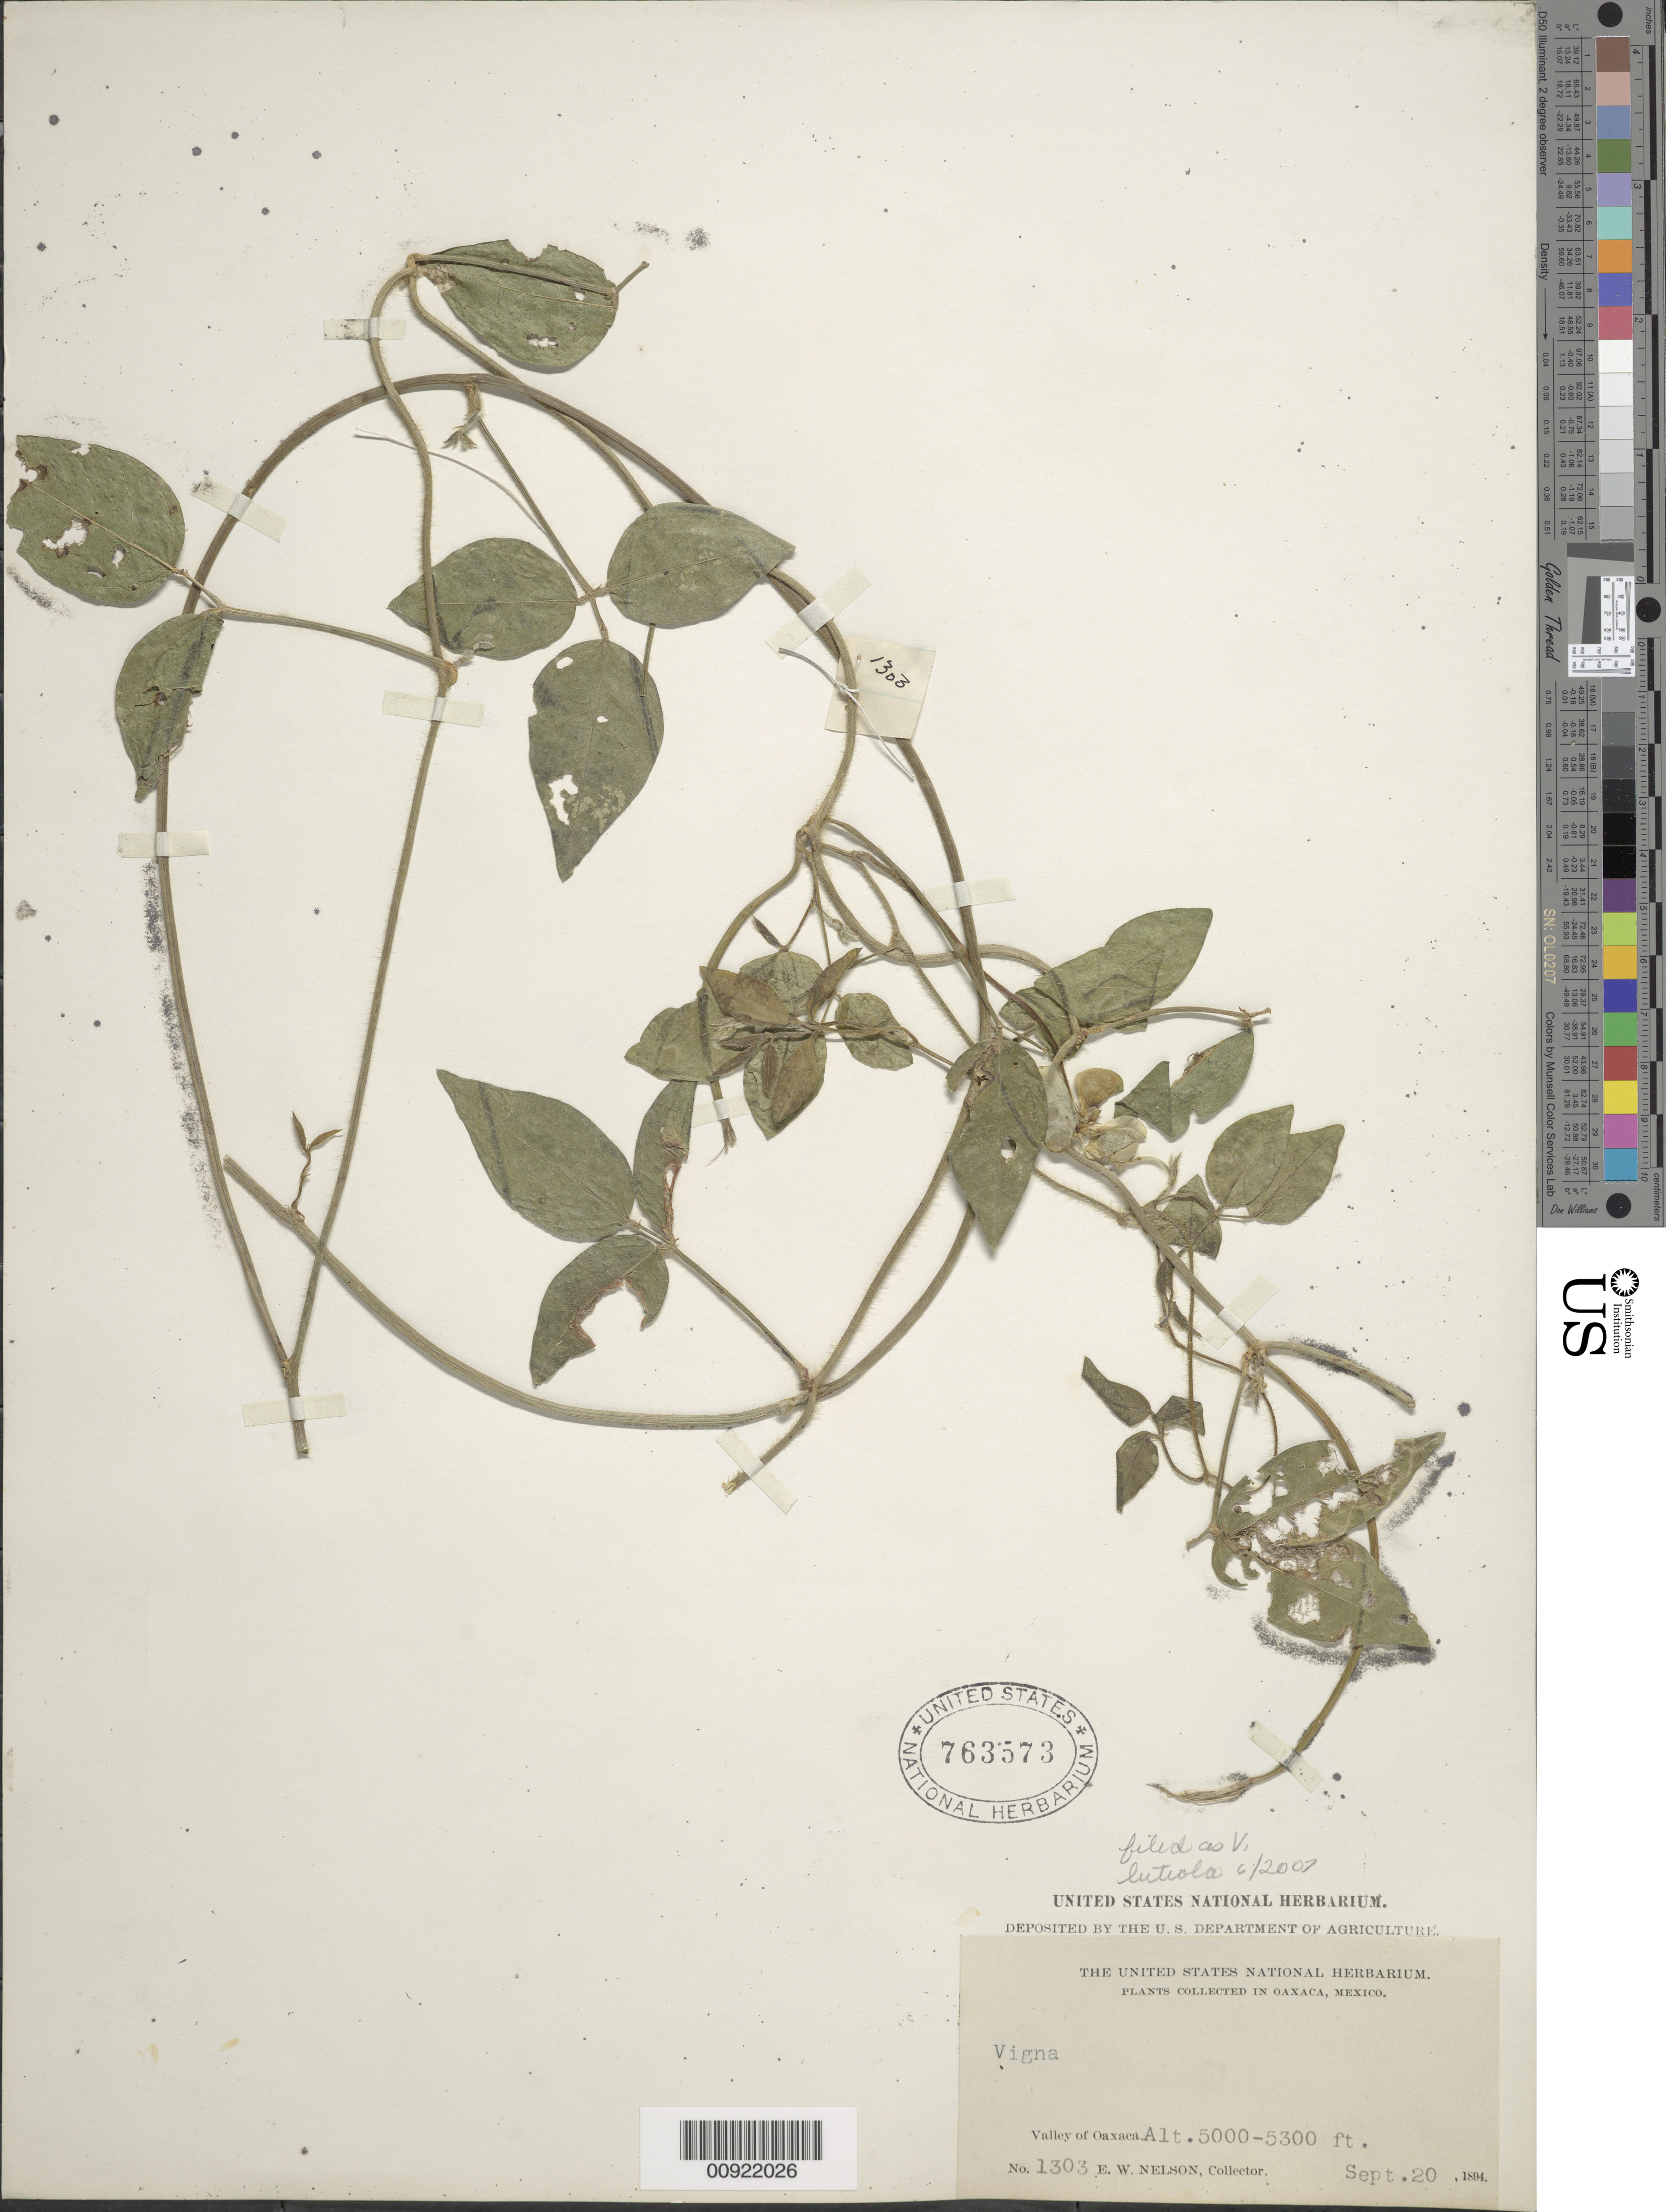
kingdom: Plantae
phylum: Tracheophyta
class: Magnoliopsida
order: Fabales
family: Fabaceae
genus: Vigna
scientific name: Vigna luteola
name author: (Jacq.) Benth.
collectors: E. W. Nelson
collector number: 1303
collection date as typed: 20 Sep 1894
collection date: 1894-09-20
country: Mexico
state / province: Oaxaca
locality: Valley of Oaxaca.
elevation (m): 1524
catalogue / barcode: US 763573